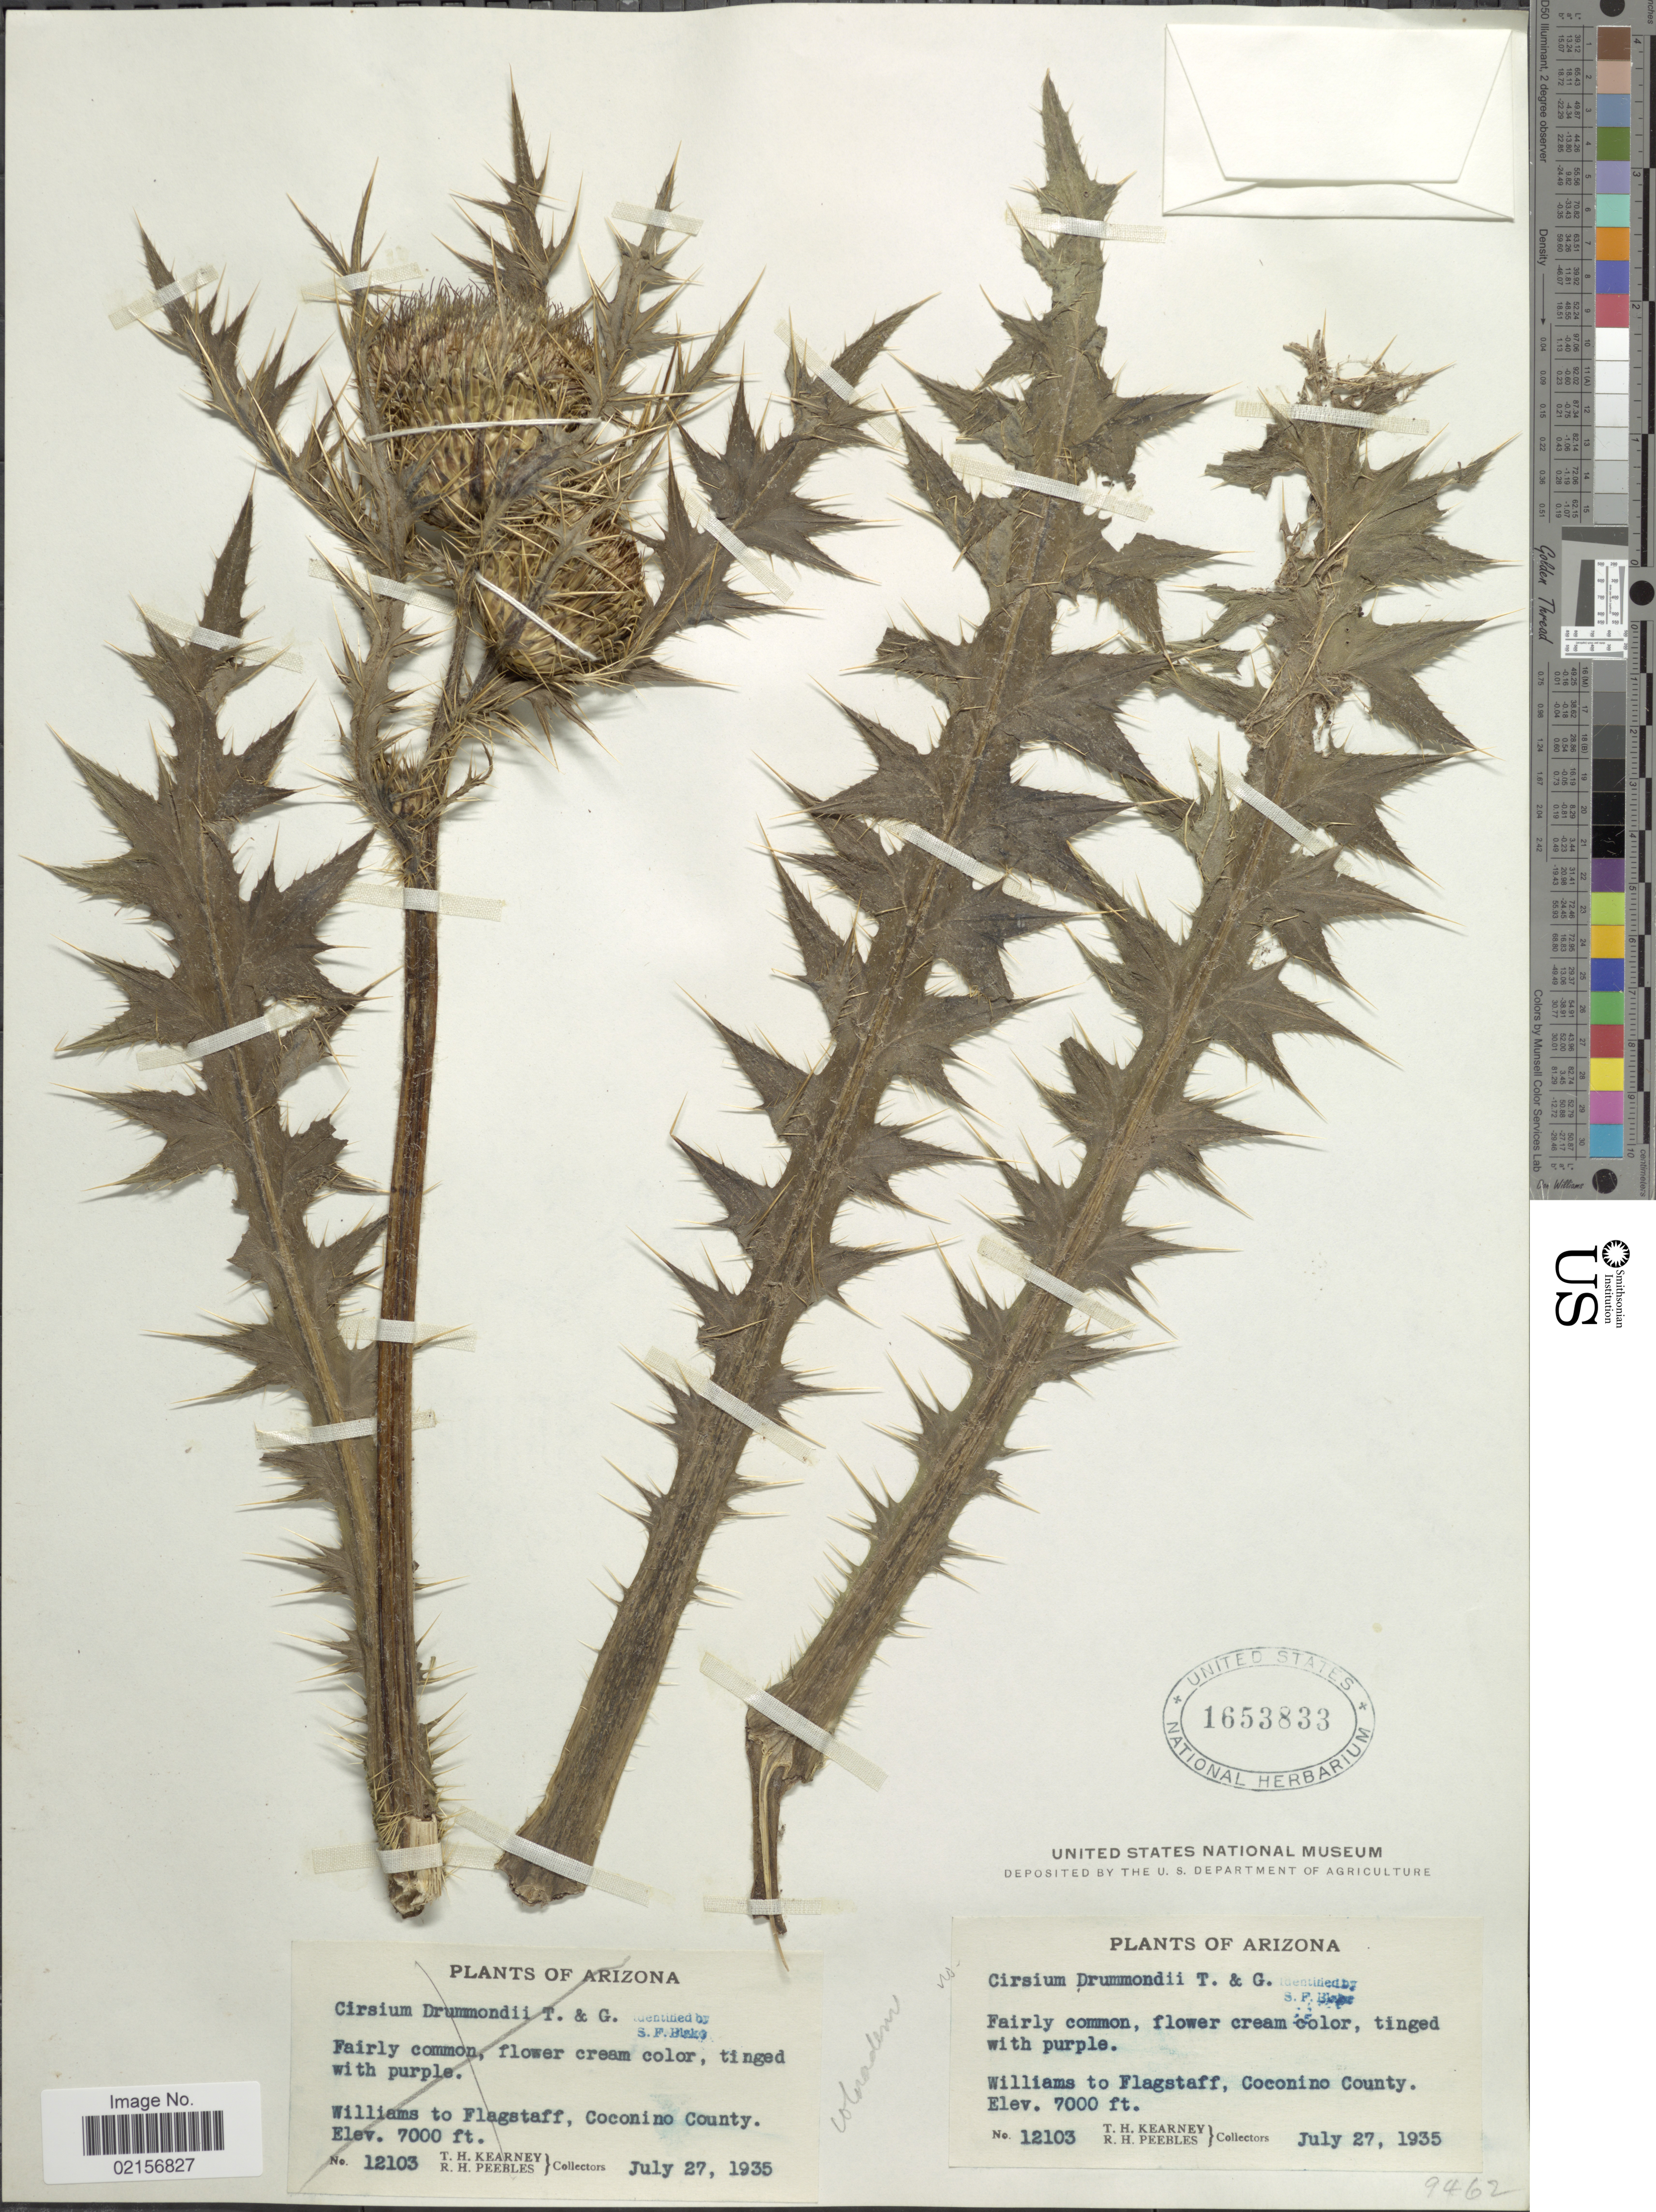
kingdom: Plantae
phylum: Tracheophyta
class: Magnoliopsida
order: Asterales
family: Asteraceae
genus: Cirsium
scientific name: Cirsium drummondii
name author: Torr. & A. Gray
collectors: T. H. Kearney & R. H. Peebles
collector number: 12103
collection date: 1935-07-27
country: United States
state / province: Arizona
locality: Williams to Flagstaff, Coconino County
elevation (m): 2134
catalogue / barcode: US 1653833